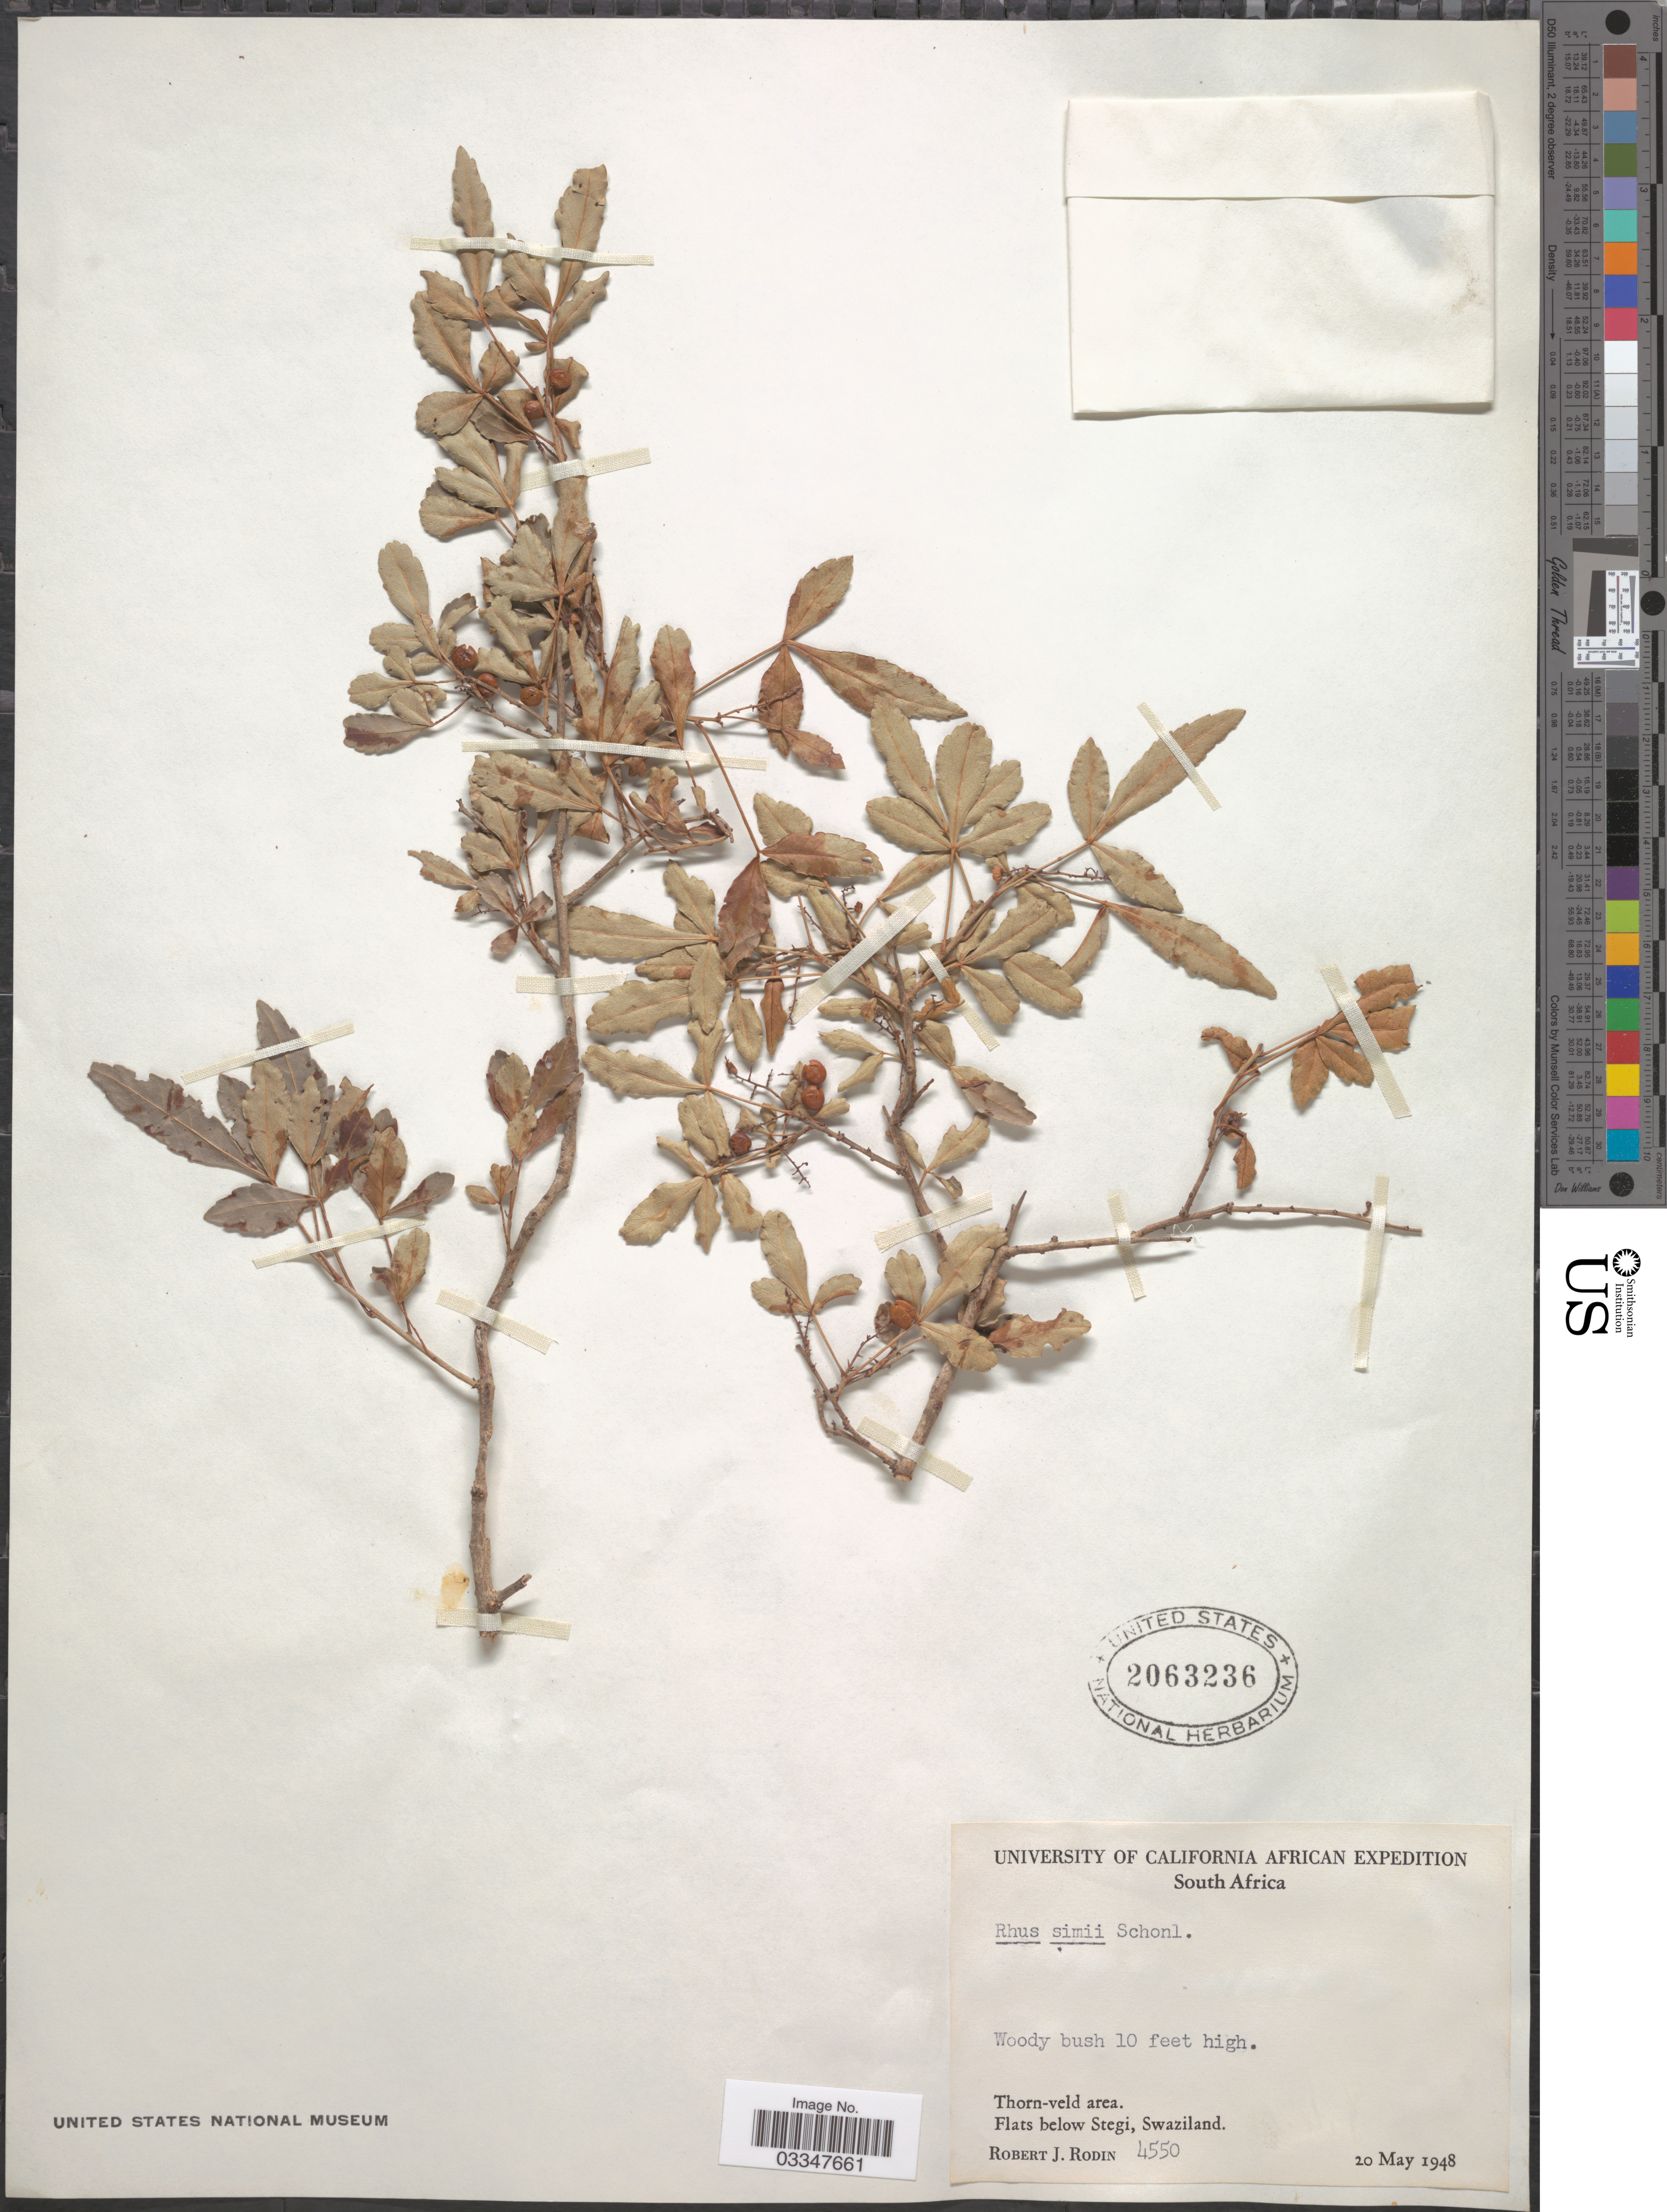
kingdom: Plantae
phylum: Tracheophyta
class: Magnoliopsida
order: Sapindales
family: Anacardiaceae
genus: Rhus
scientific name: Rhus simii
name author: Schönland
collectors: R. J. Rodin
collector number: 4550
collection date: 1948-05-20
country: Eswatini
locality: Flats below Stegi.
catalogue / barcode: US 2063236